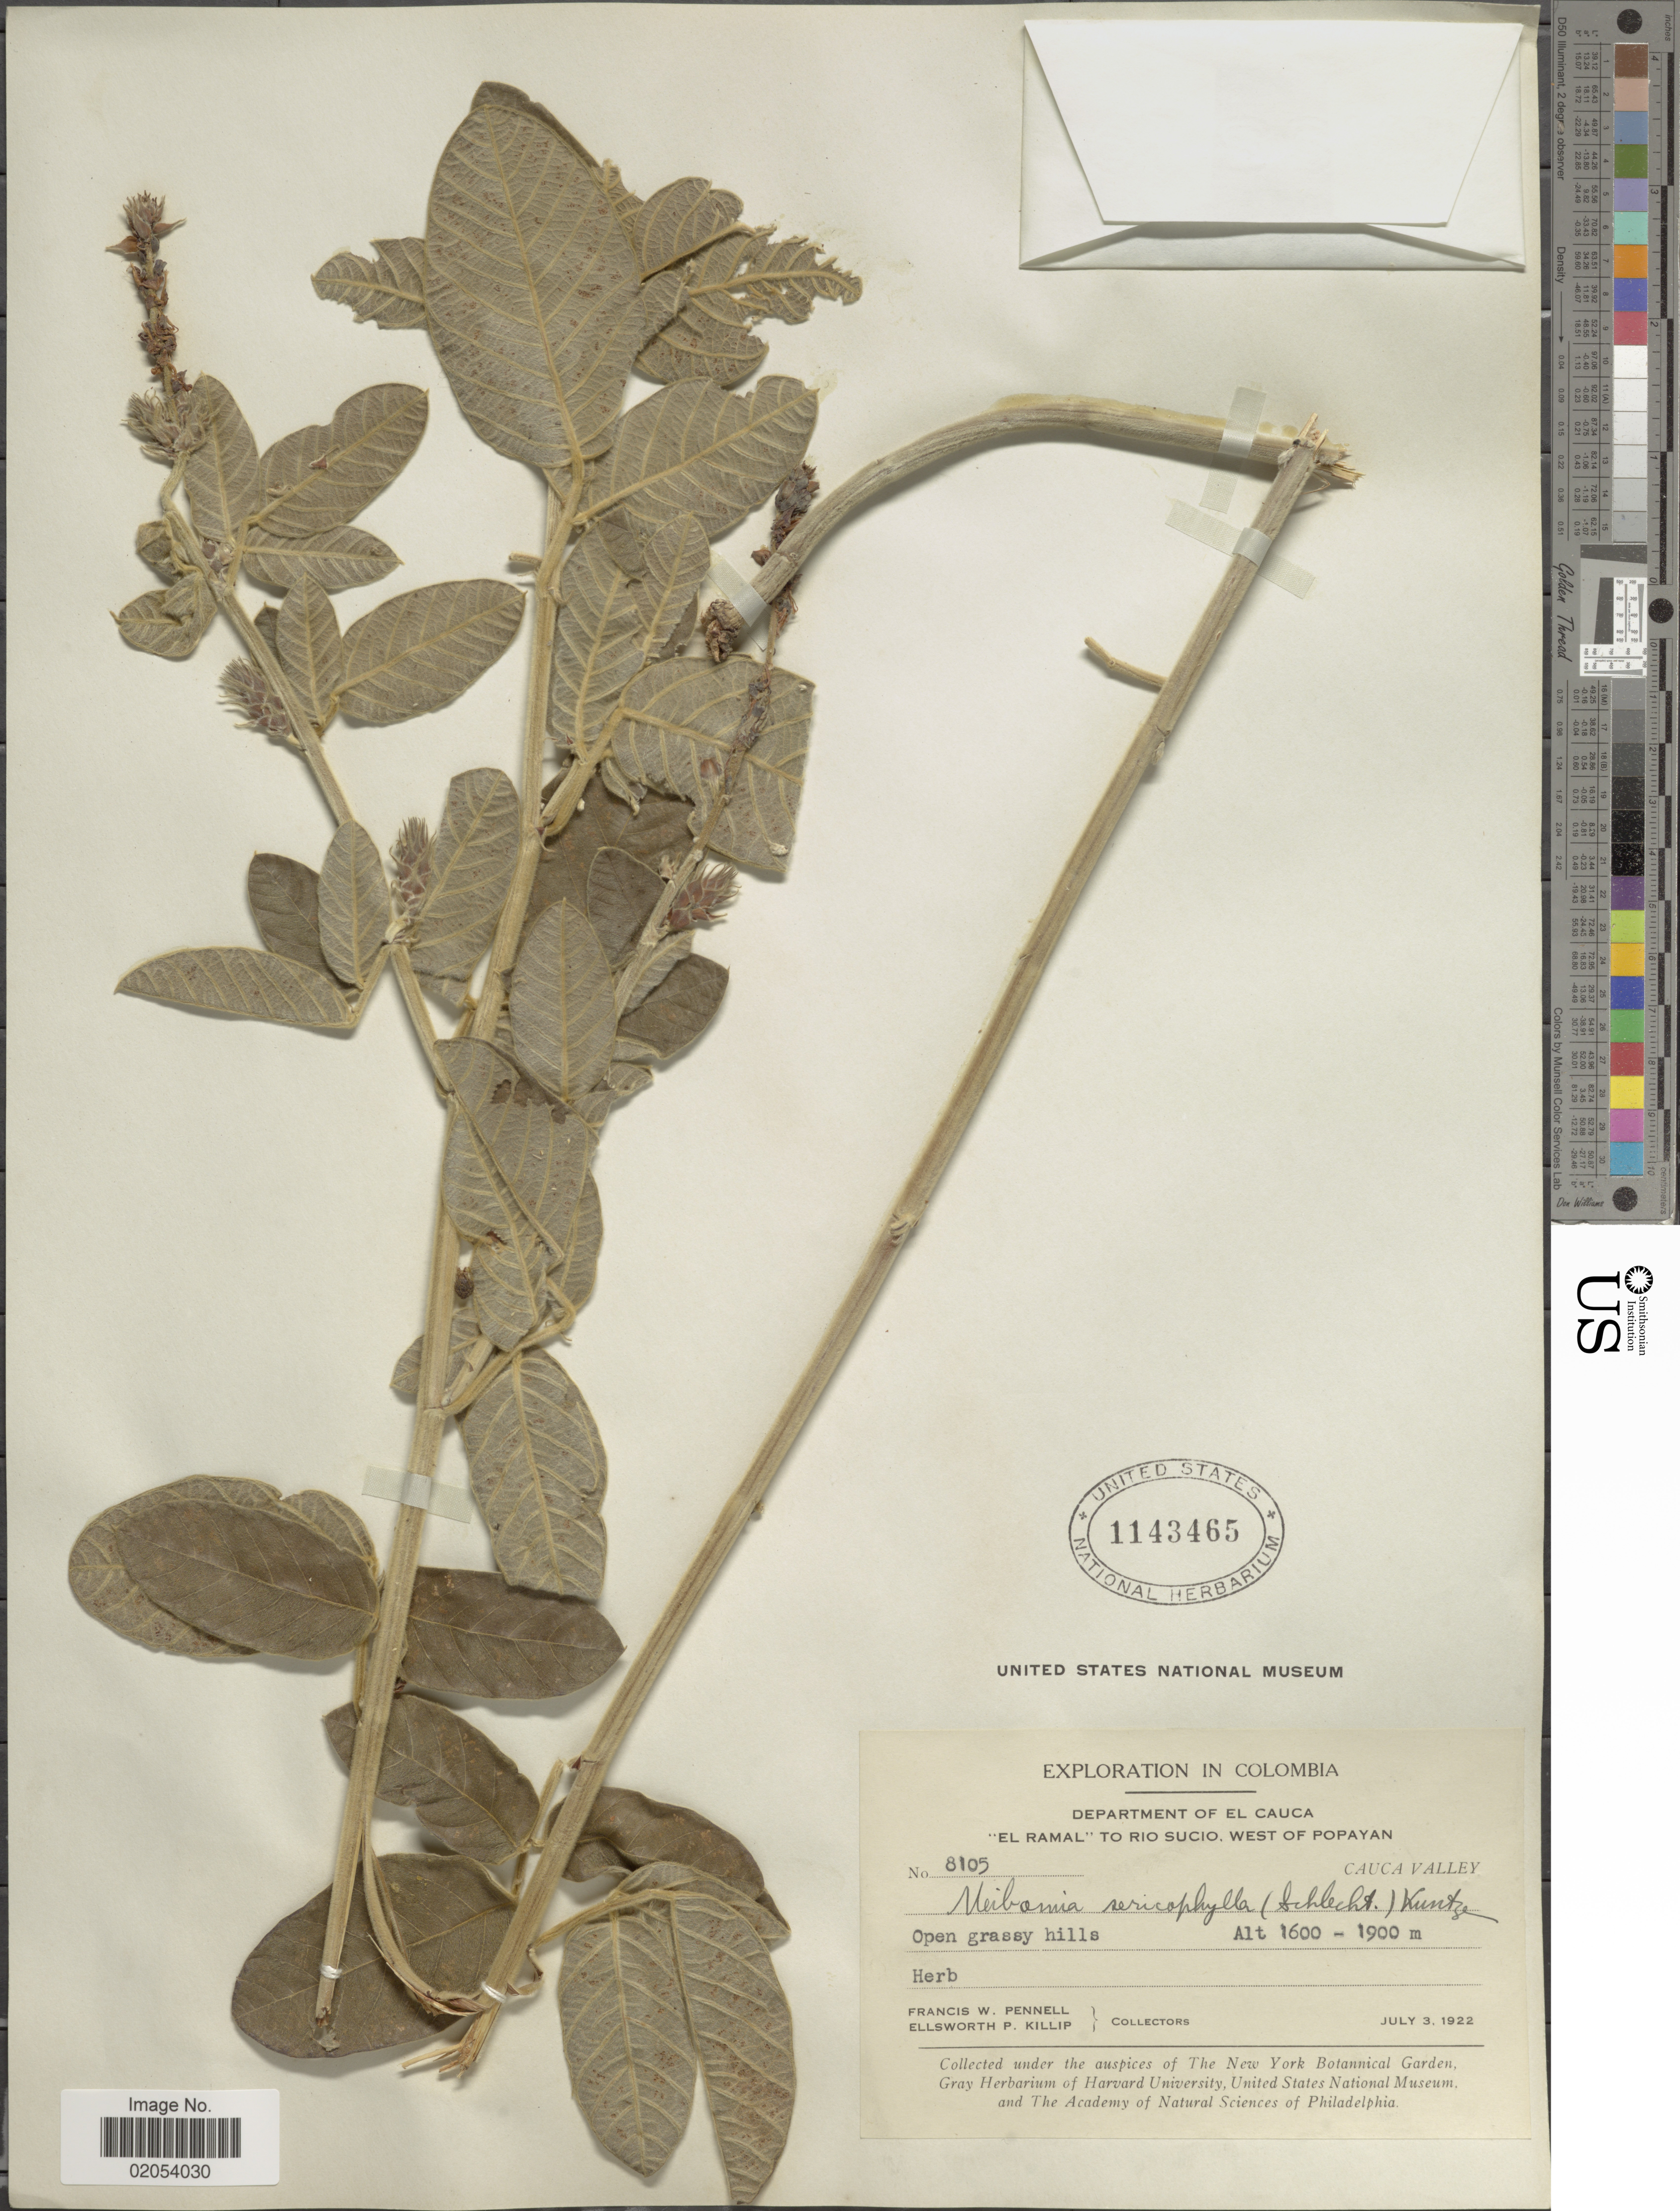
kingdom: Plantae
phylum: Tracheophyta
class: Magnoliopsida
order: Fabales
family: Fabaceae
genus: Desmodium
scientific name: Desmodium sericophyllum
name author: Schltdl.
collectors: F. W. Pennell & E. P. Killip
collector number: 8105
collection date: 1922-07-03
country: Colombia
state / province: Cauca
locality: Department of El Cauca El Ramal to Rio Sucio, West of Popayan, Cauca Valley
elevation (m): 1600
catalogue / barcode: US 1143465